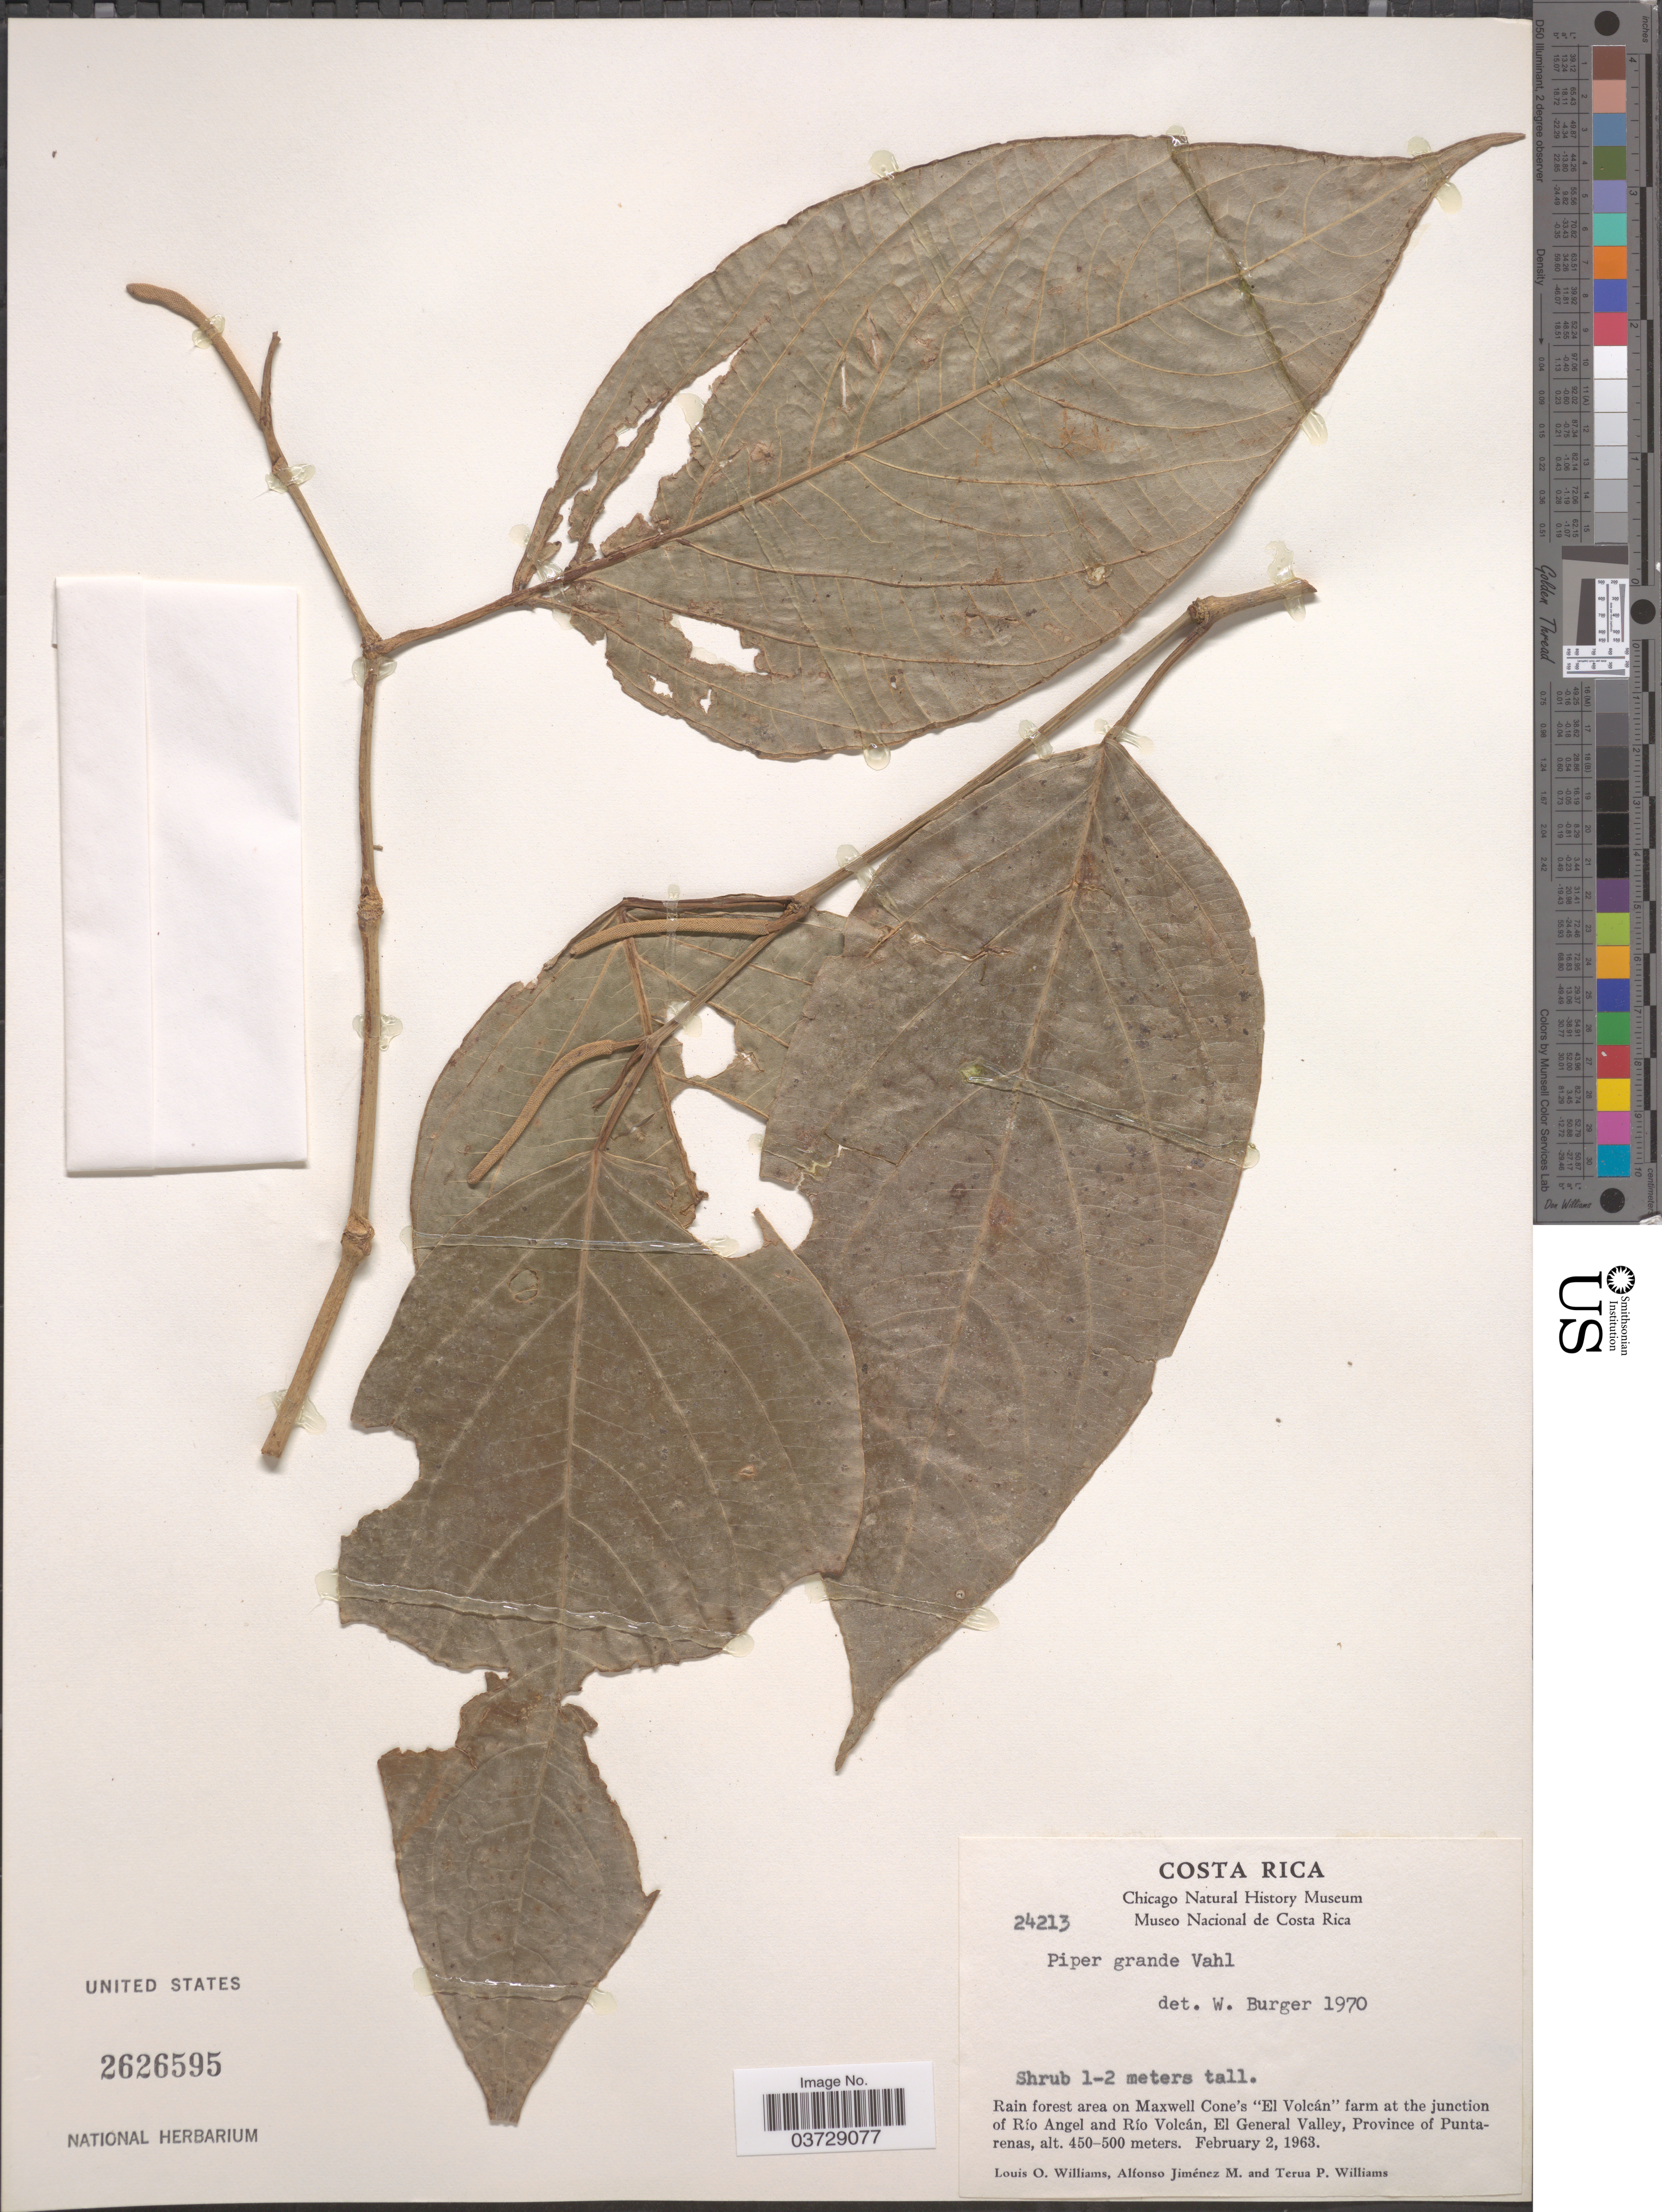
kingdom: Plantae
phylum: Tracheophyta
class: Magnoliopsida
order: Piperales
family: Piperaceae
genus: Piper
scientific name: Piper grande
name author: Vahl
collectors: L. O. Williams, A. Jimenez M. & T. Williams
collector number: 24213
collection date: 1963-02-02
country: Costa Rica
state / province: Puntarenas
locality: Rain forest area on Maxwell Cone's 'El Volcán' farm at the junction of Río Angel and Río Volcán, El General Valley.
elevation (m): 450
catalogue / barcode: US 2626595